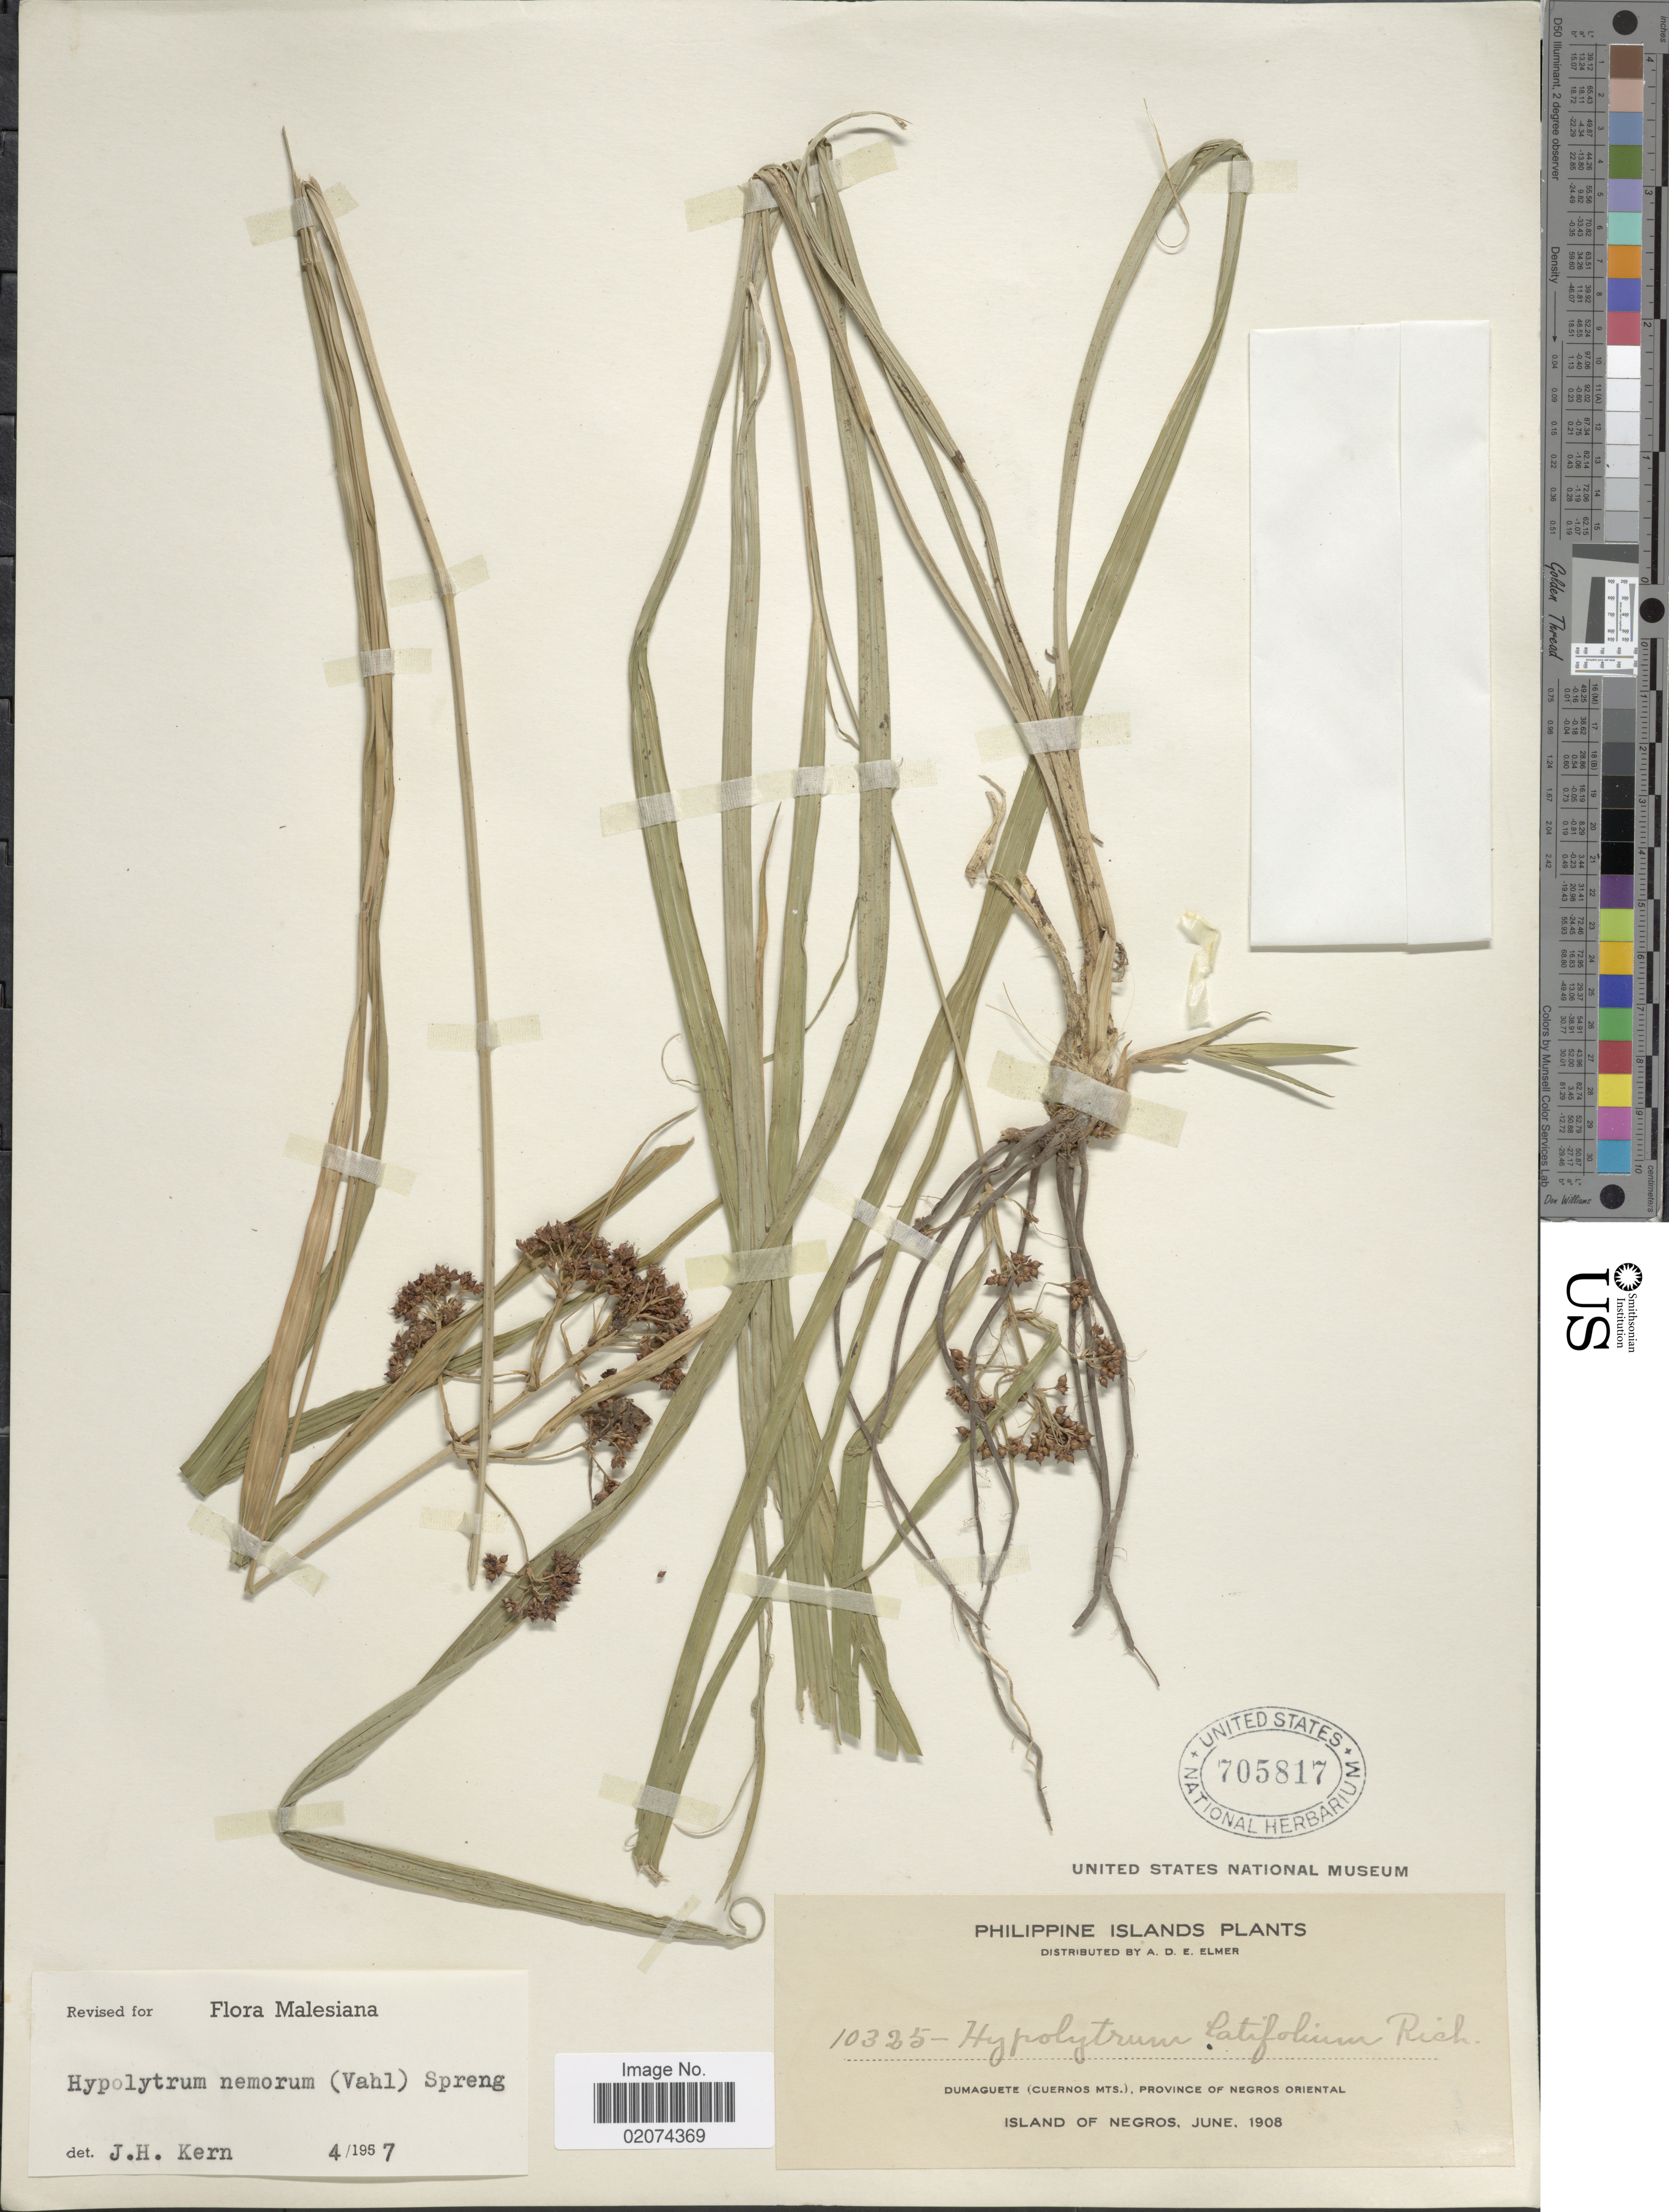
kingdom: Plantae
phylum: Tracheophyta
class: Liliopsida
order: Poales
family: Cyperaceae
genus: Hypolytrum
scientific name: Hypolytrum nemorum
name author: (Vahl) Spreng.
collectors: A. D. E. Elmer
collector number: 10325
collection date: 1908-06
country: Philippines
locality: Dumaguete ( Cuernos Mts.), Province of Negros Oriental. Island of Negros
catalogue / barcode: US 705817